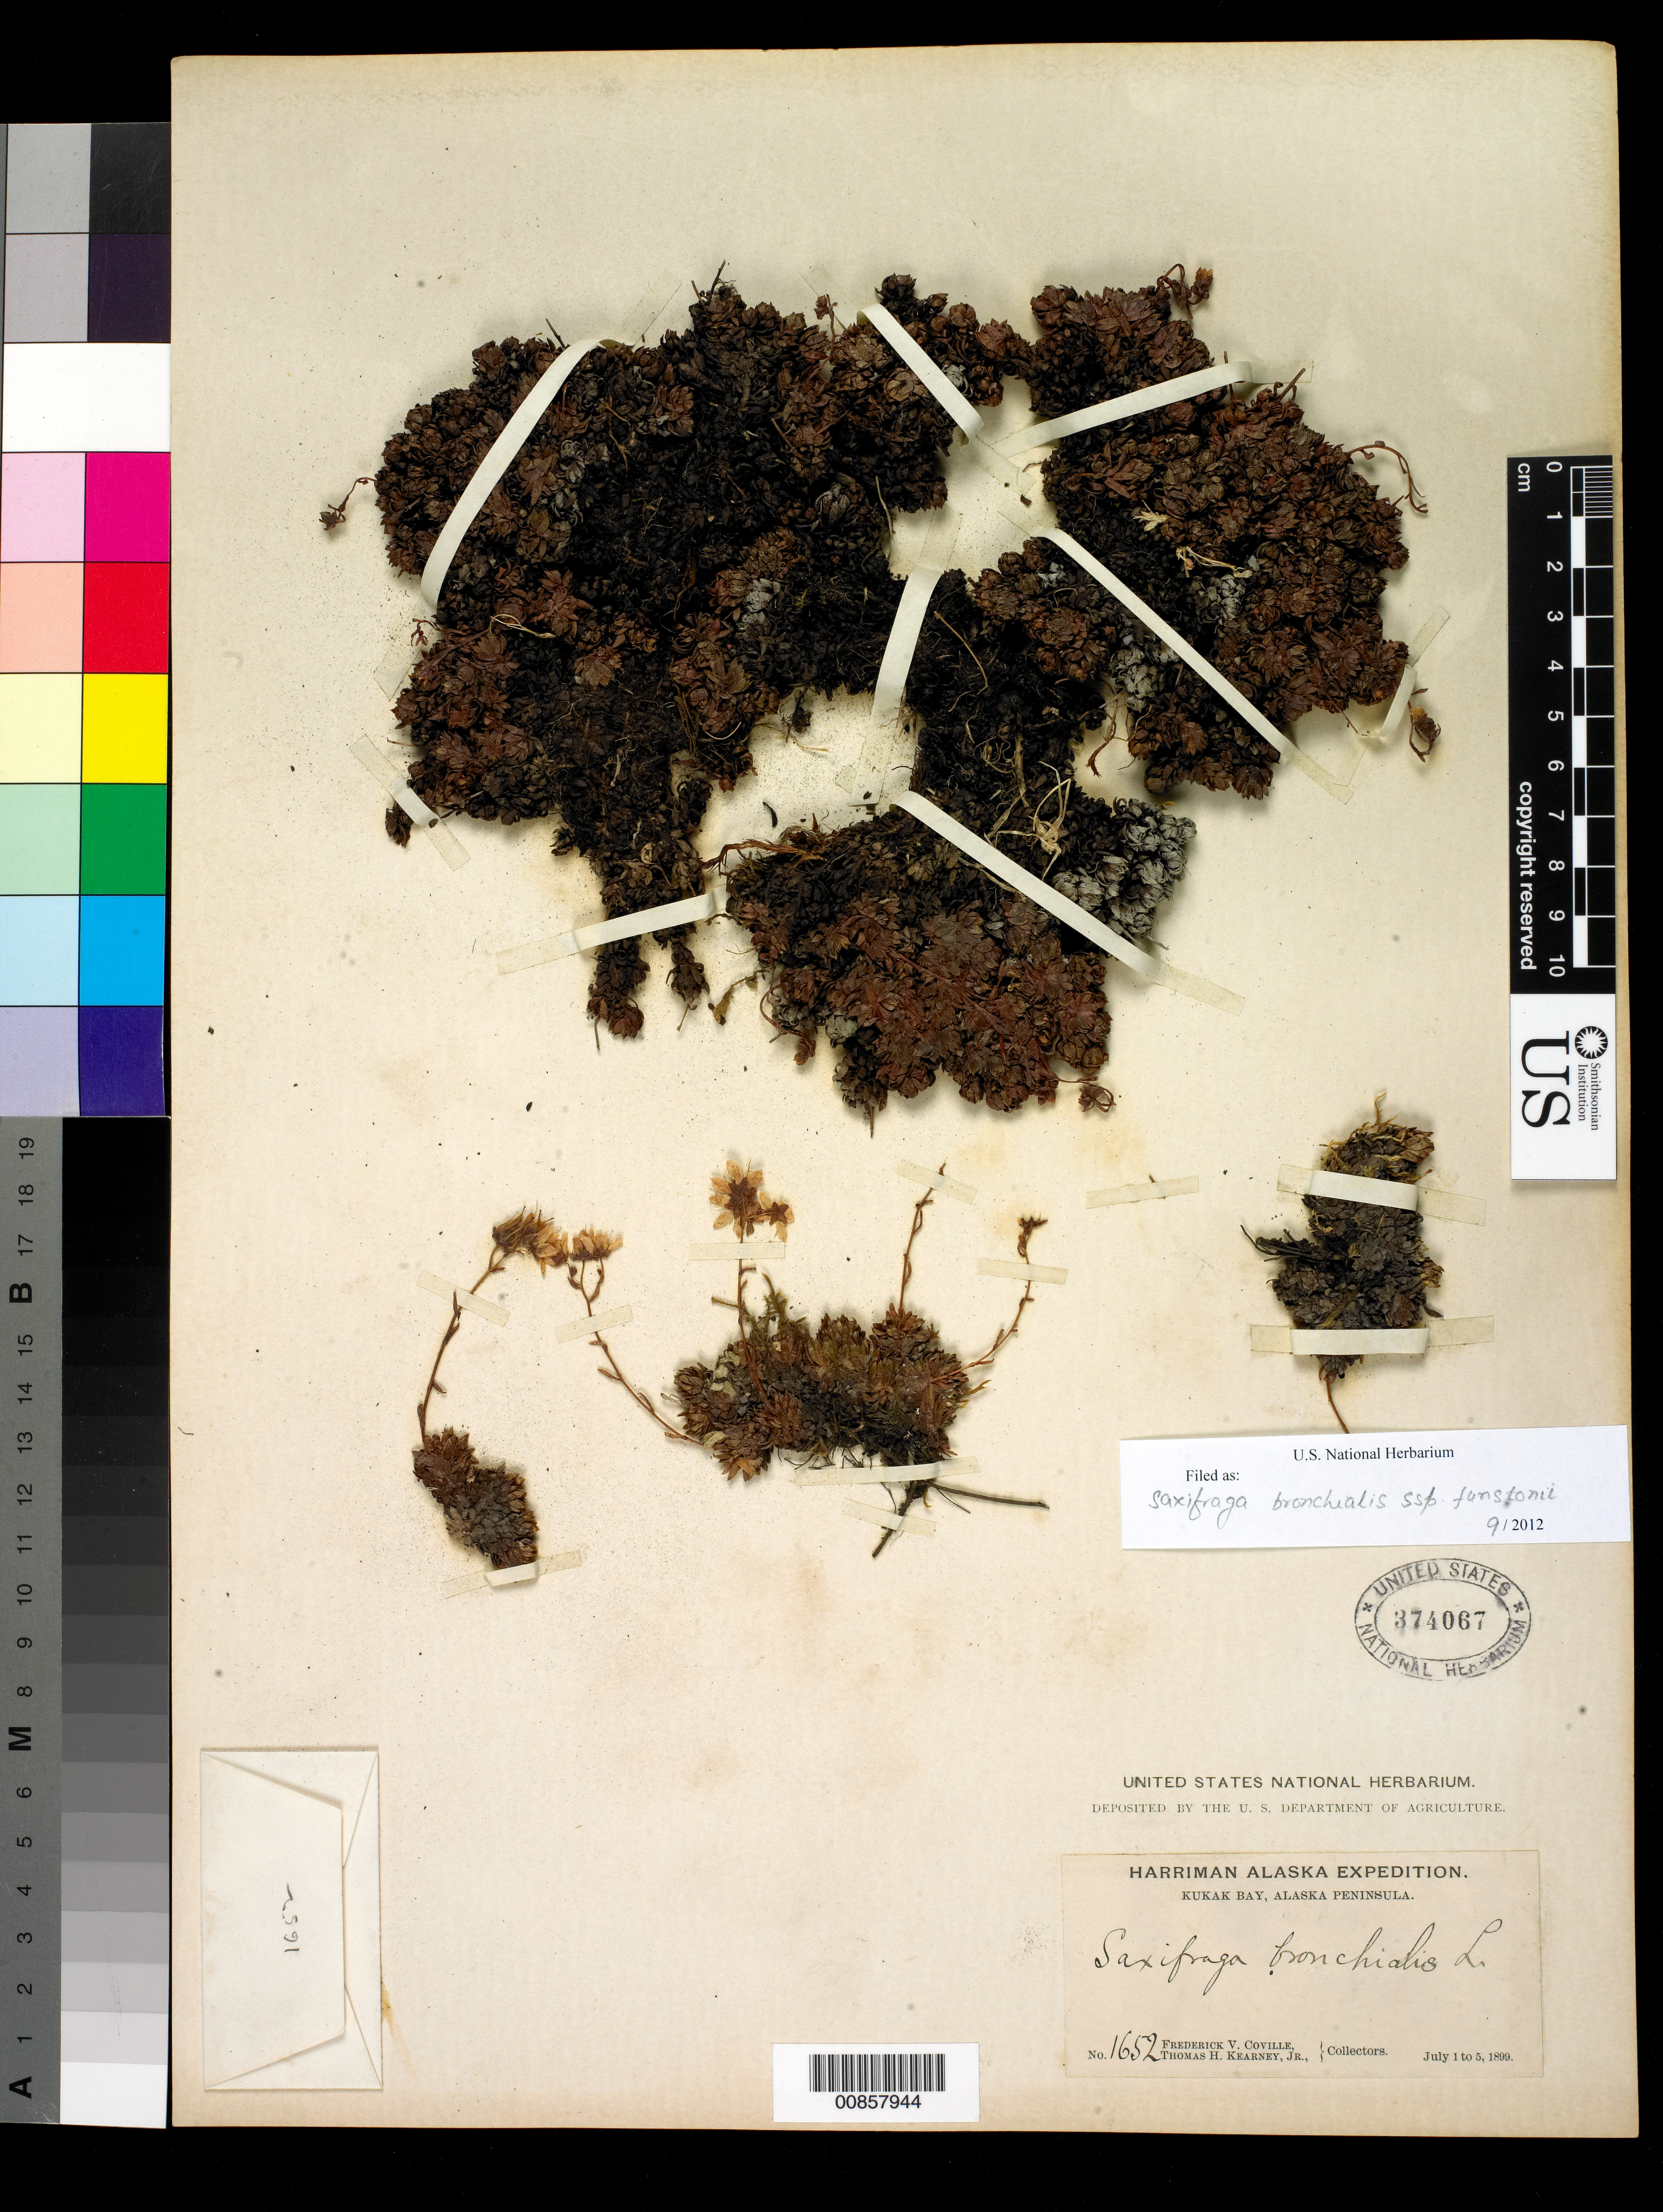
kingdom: Plantae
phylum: Tracheophyta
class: Magnoliopsida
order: Saxifragales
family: Saxifragaceae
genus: Saxifraga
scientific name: Saxifraga bronchialis subsp. funstonii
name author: (Small) Hultén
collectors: F. V. Coville & T. H. Kearney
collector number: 1652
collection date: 1899-07-01/1899-07-05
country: United States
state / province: Alaska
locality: Kukak Bay, Alaska Peninsula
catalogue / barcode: US 374067